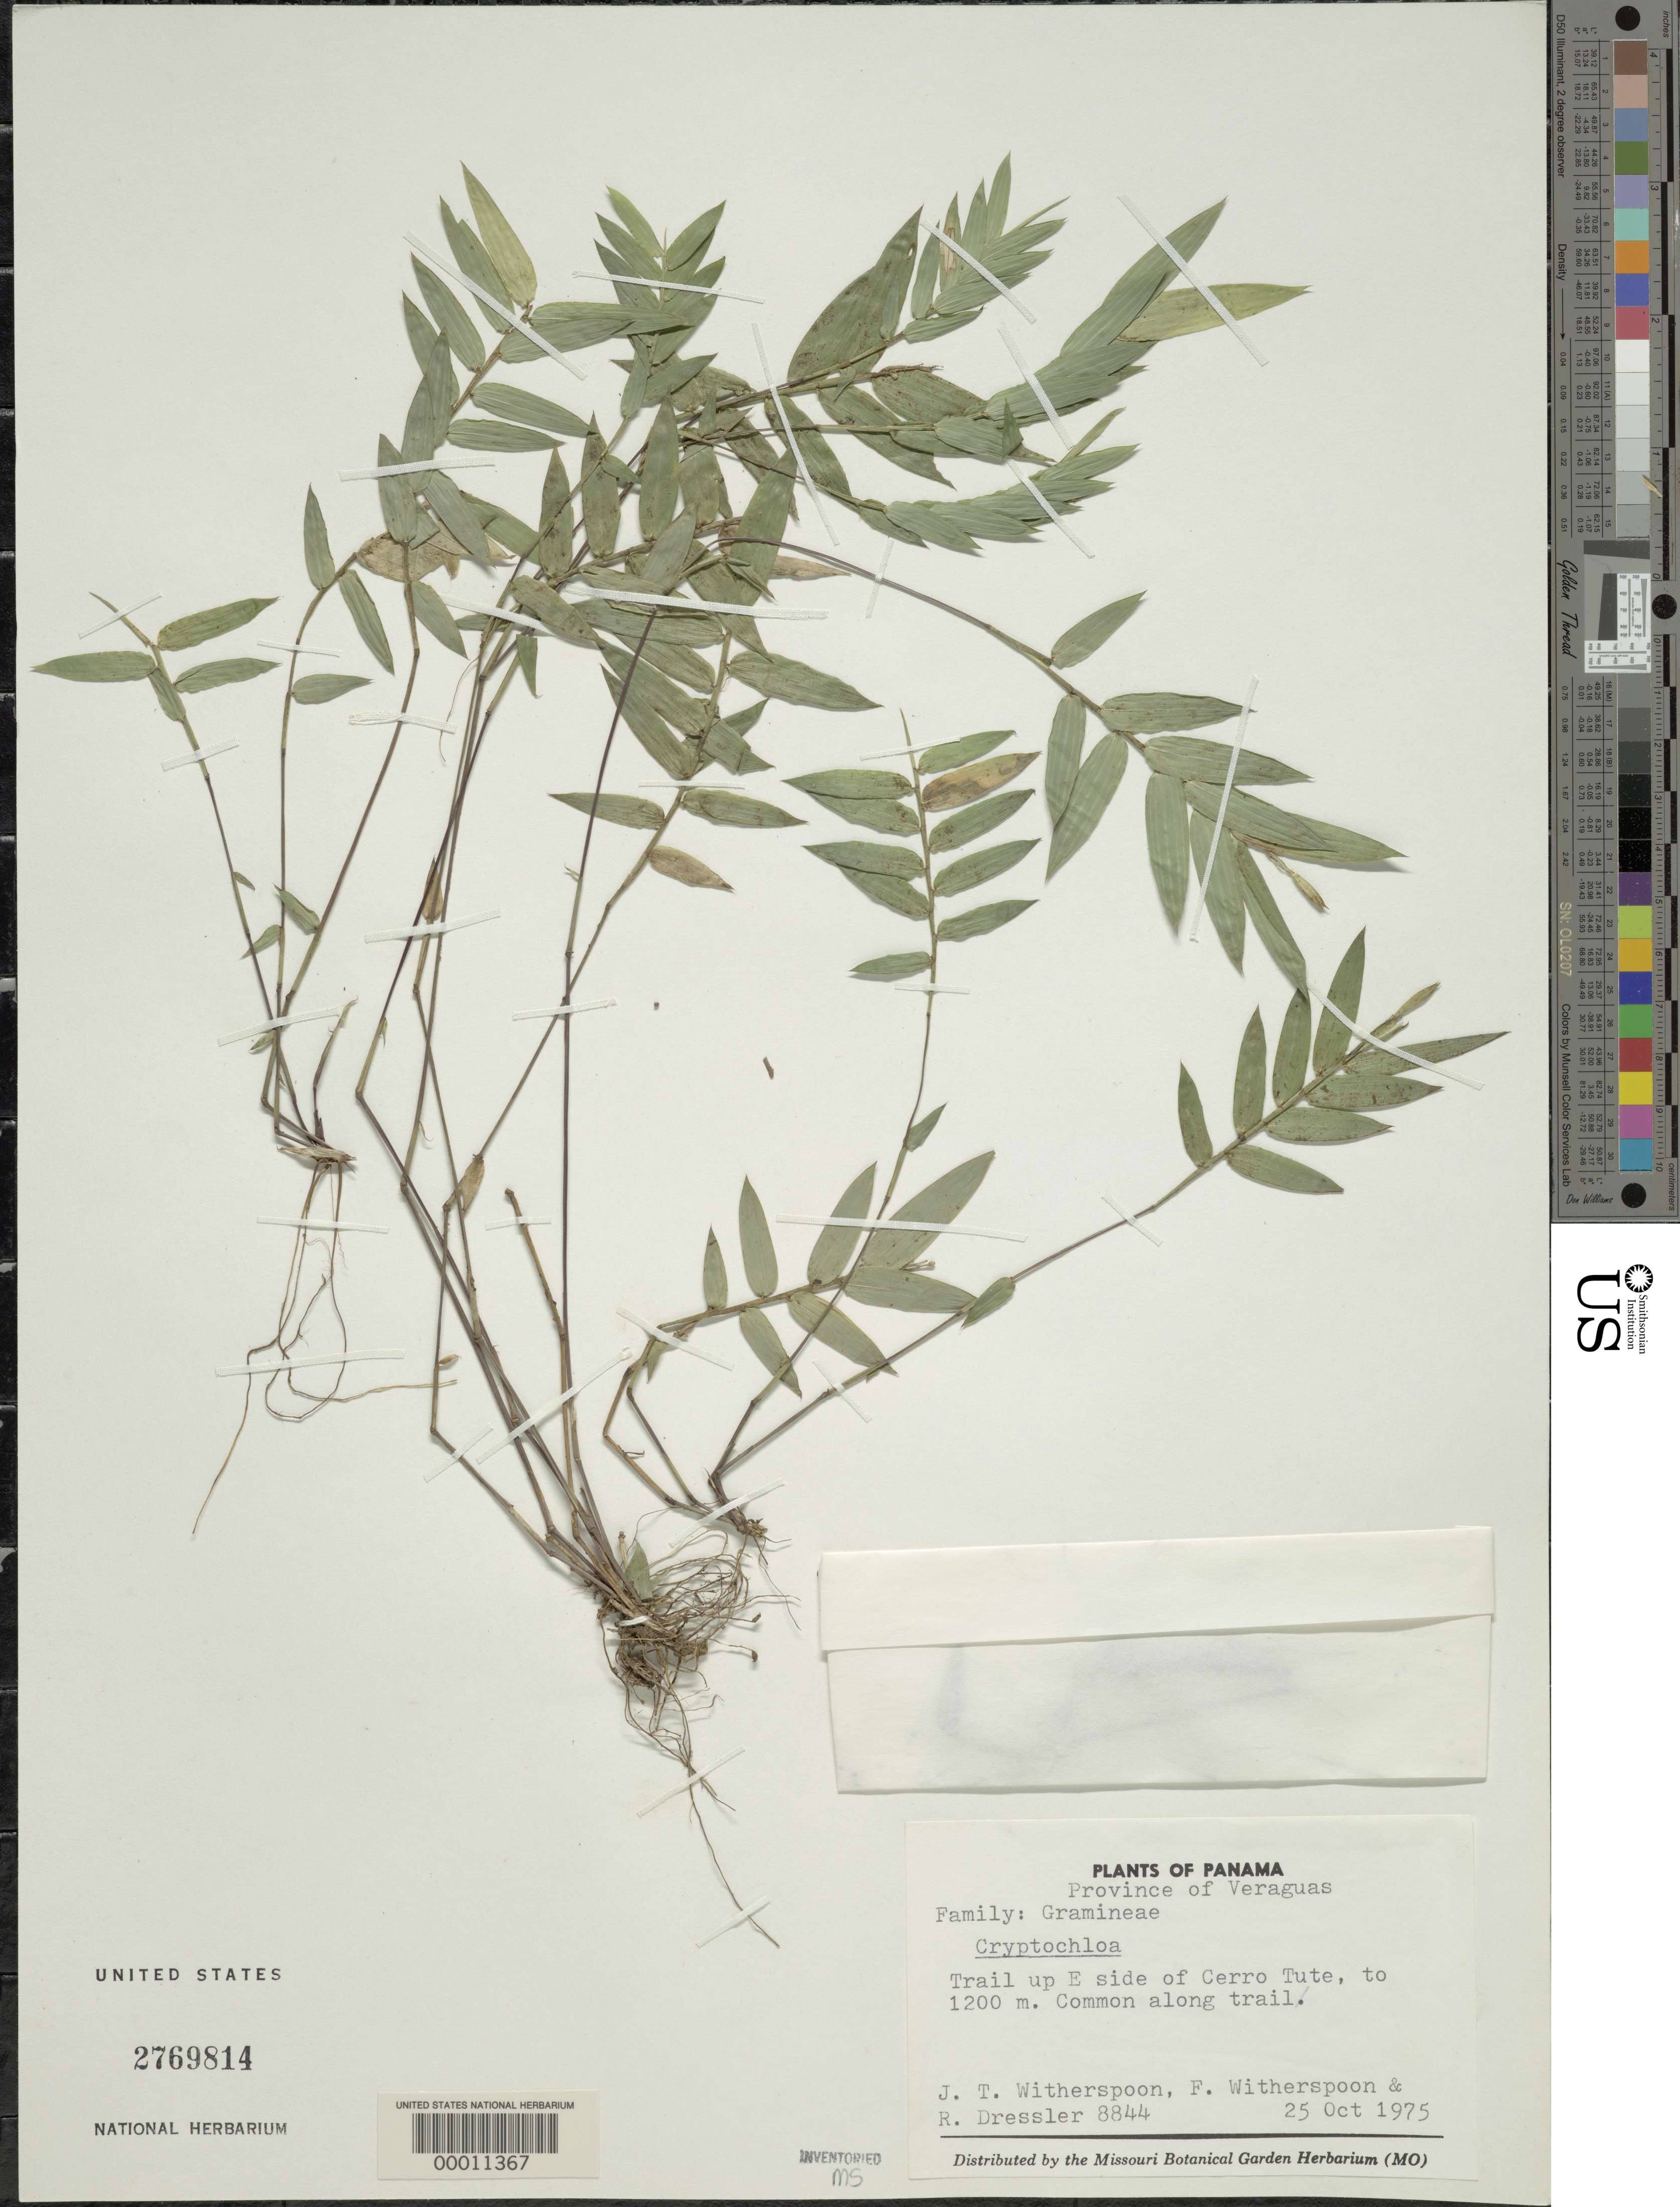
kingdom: Plantae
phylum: Tracheophyta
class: Liliopsida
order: Poales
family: Poaceae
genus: Cryptochloa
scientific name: Cryptochloa variana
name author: Swallen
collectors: J. Witherspoon, F. Witherspoon & R. Dressler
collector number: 8844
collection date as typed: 25 Oct 1975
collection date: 1975-10-25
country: Panama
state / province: Veraguas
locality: Cerro Tute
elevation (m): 1200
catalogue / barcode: US 2769814